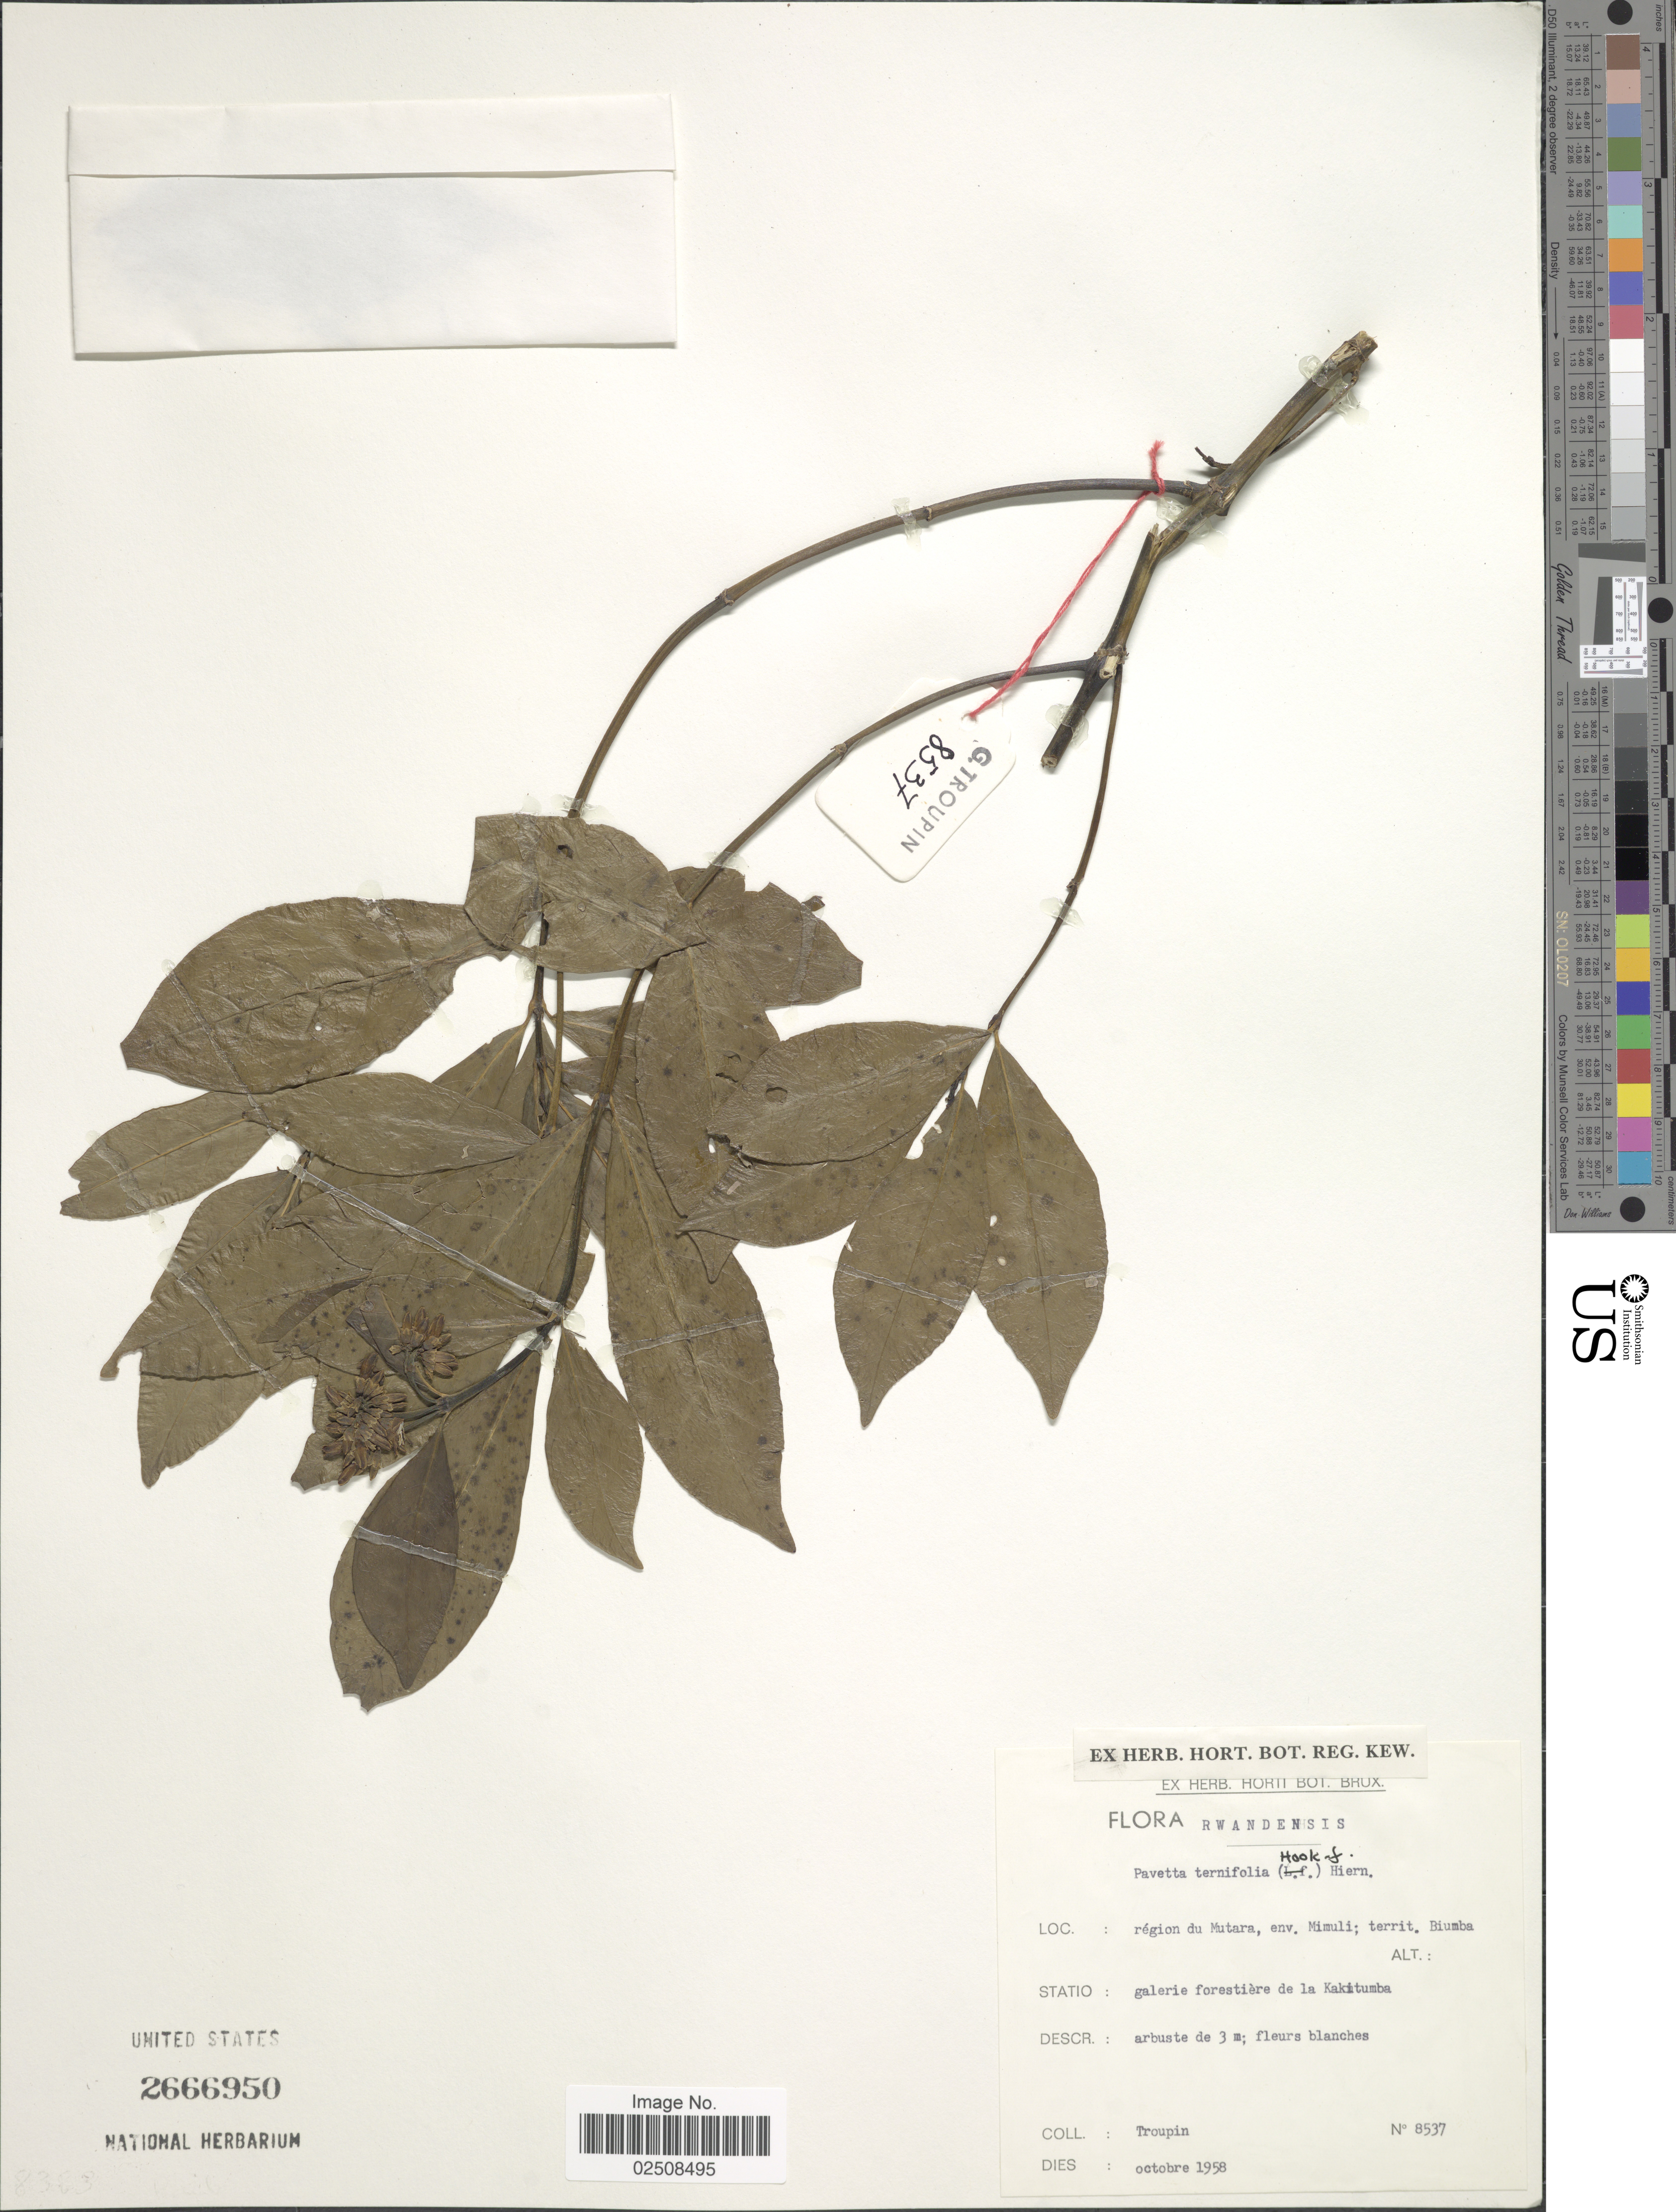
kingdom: Plantae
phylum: Tracheophyta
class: Magnoliopsida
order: Gentianales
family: Rubiaceae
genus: Pavetta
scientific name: Pavetta ternifolia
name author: Hook. f. ex Oliv.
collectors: Troupin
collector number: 8537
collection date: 1958-10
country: Rwanda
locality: Rwandensis. Region du Mutara, env. Mimuli; territ. Biumba. Statio: galerie forestiere de la Kakitumba.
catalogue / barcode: US 2666950